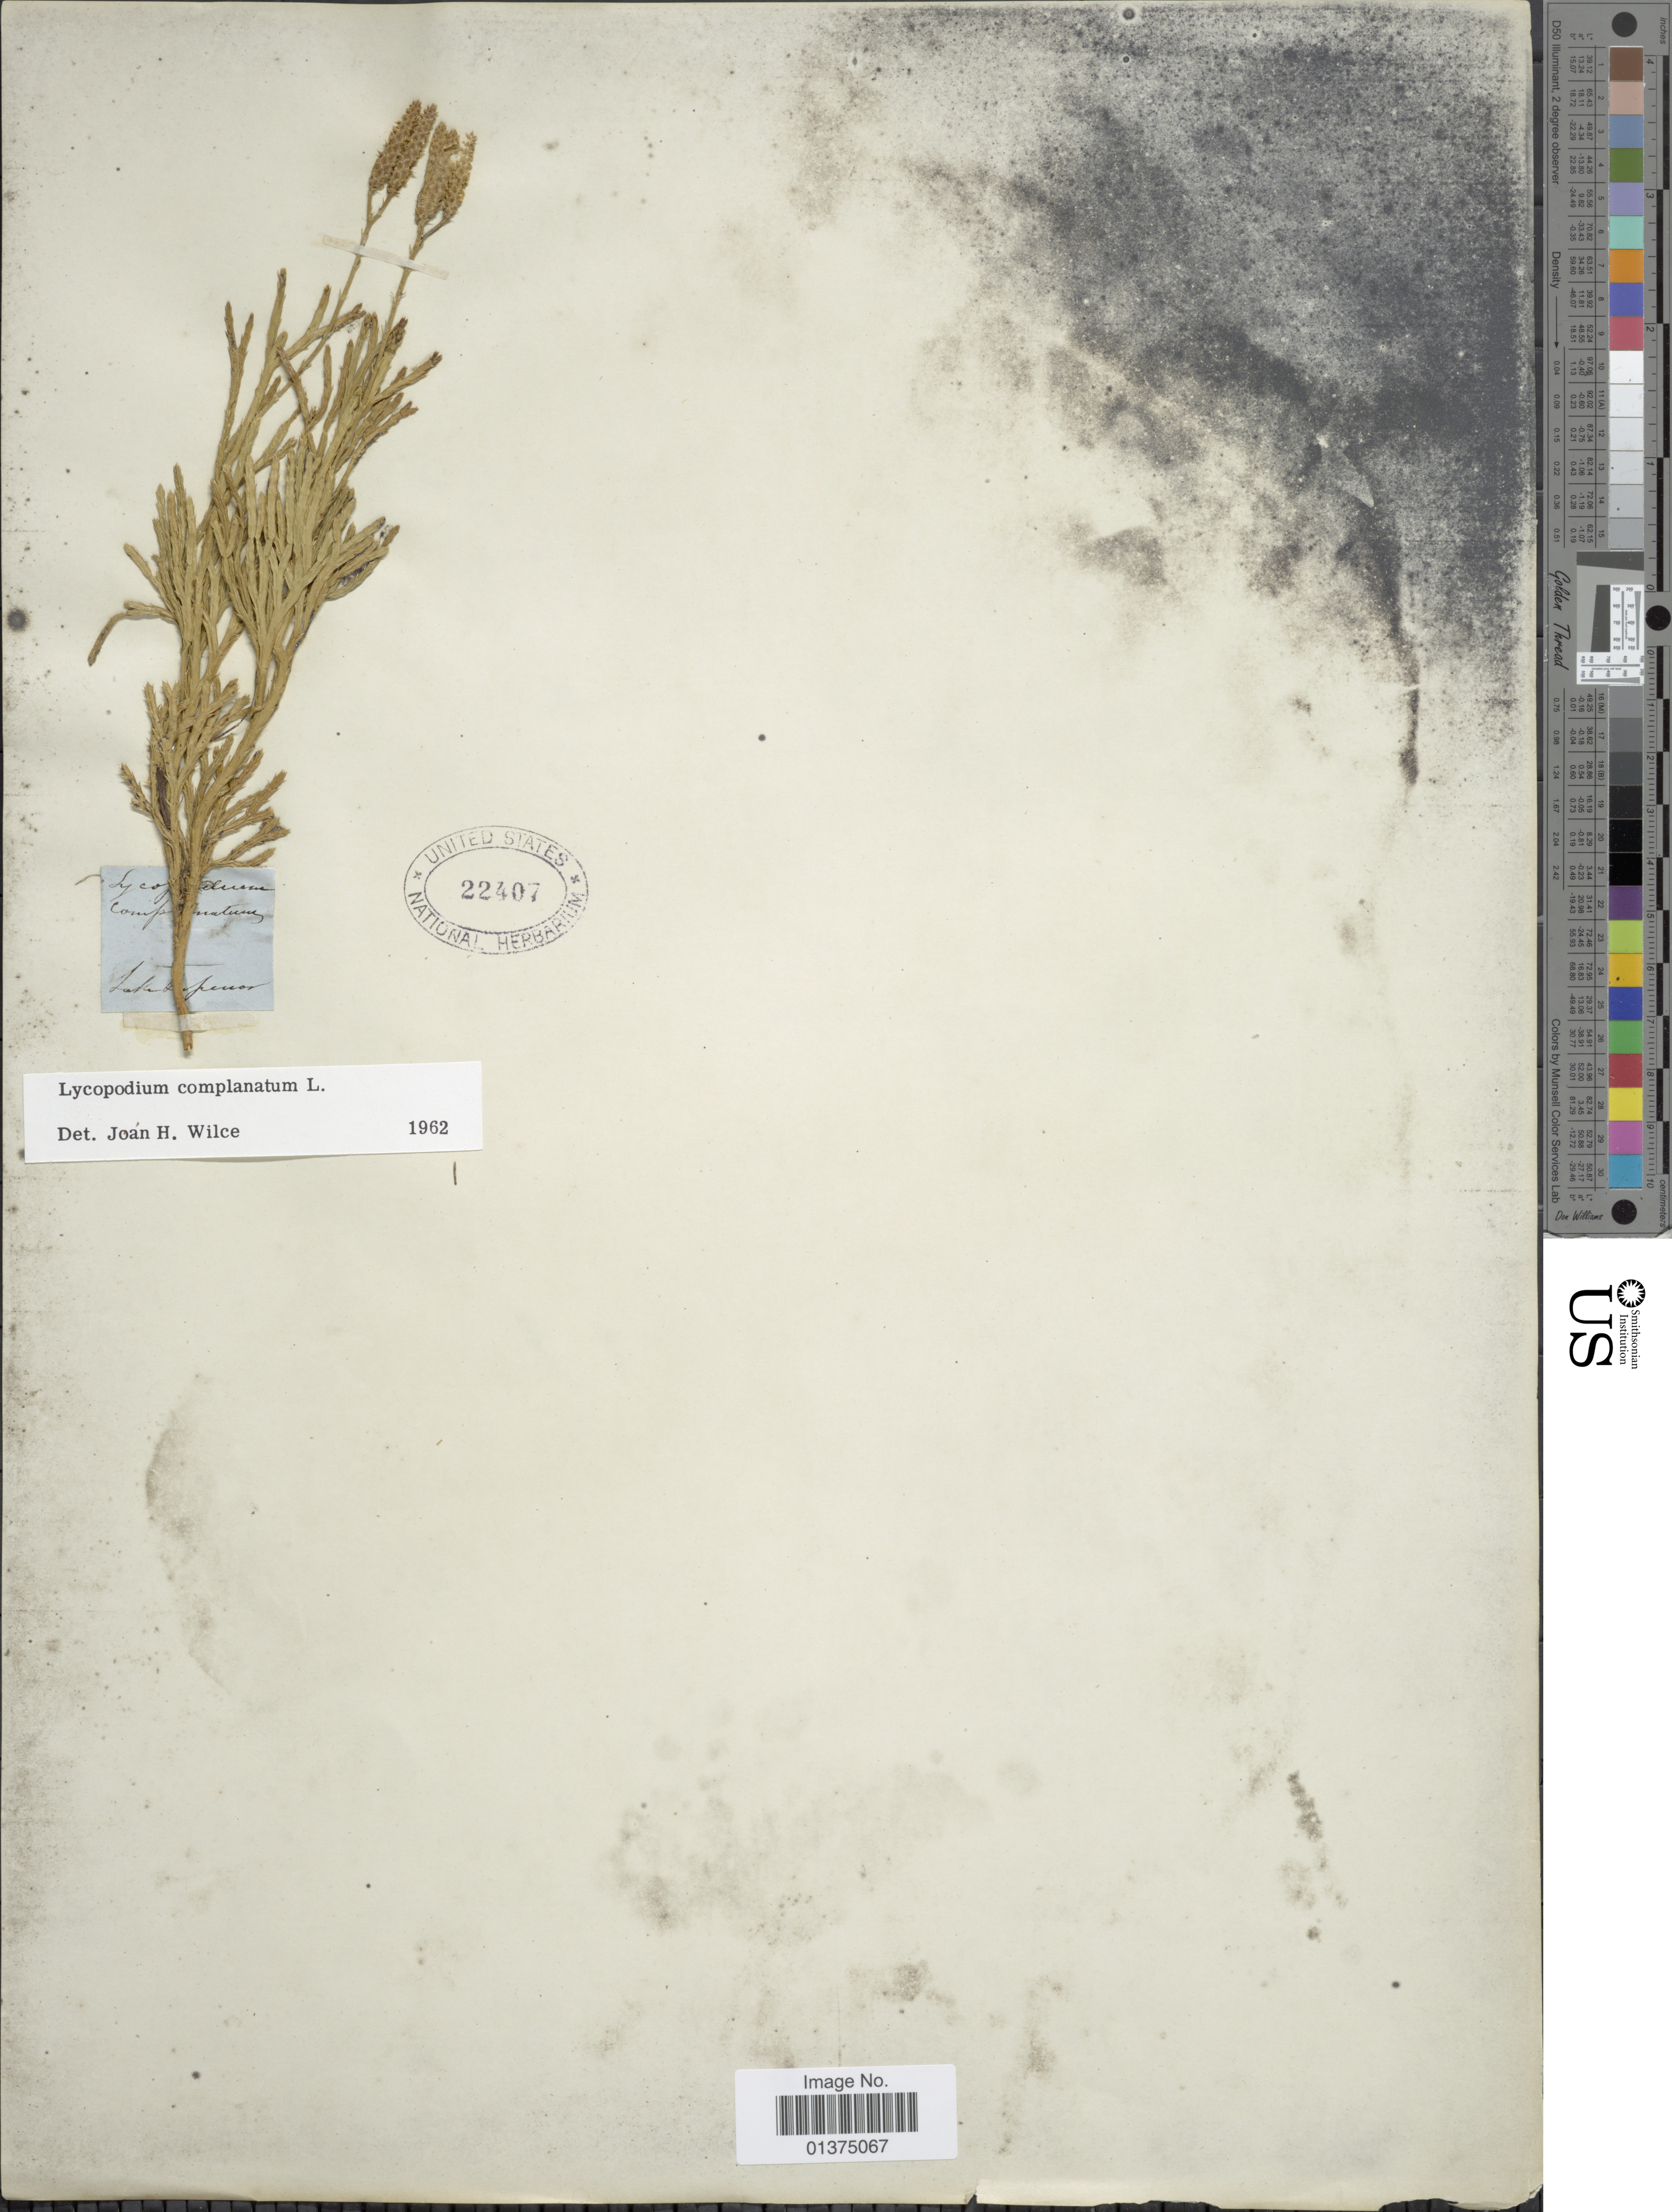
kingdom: Plantae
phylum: Tracheophyta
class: Lycopodiopsida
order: Lycopodiales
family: Lycopodiaceae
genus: Diphasiastrum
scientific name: Diphasiastrum complanatum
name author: (L.) Holub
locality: Lake [illegible text]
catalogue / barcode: US 22407